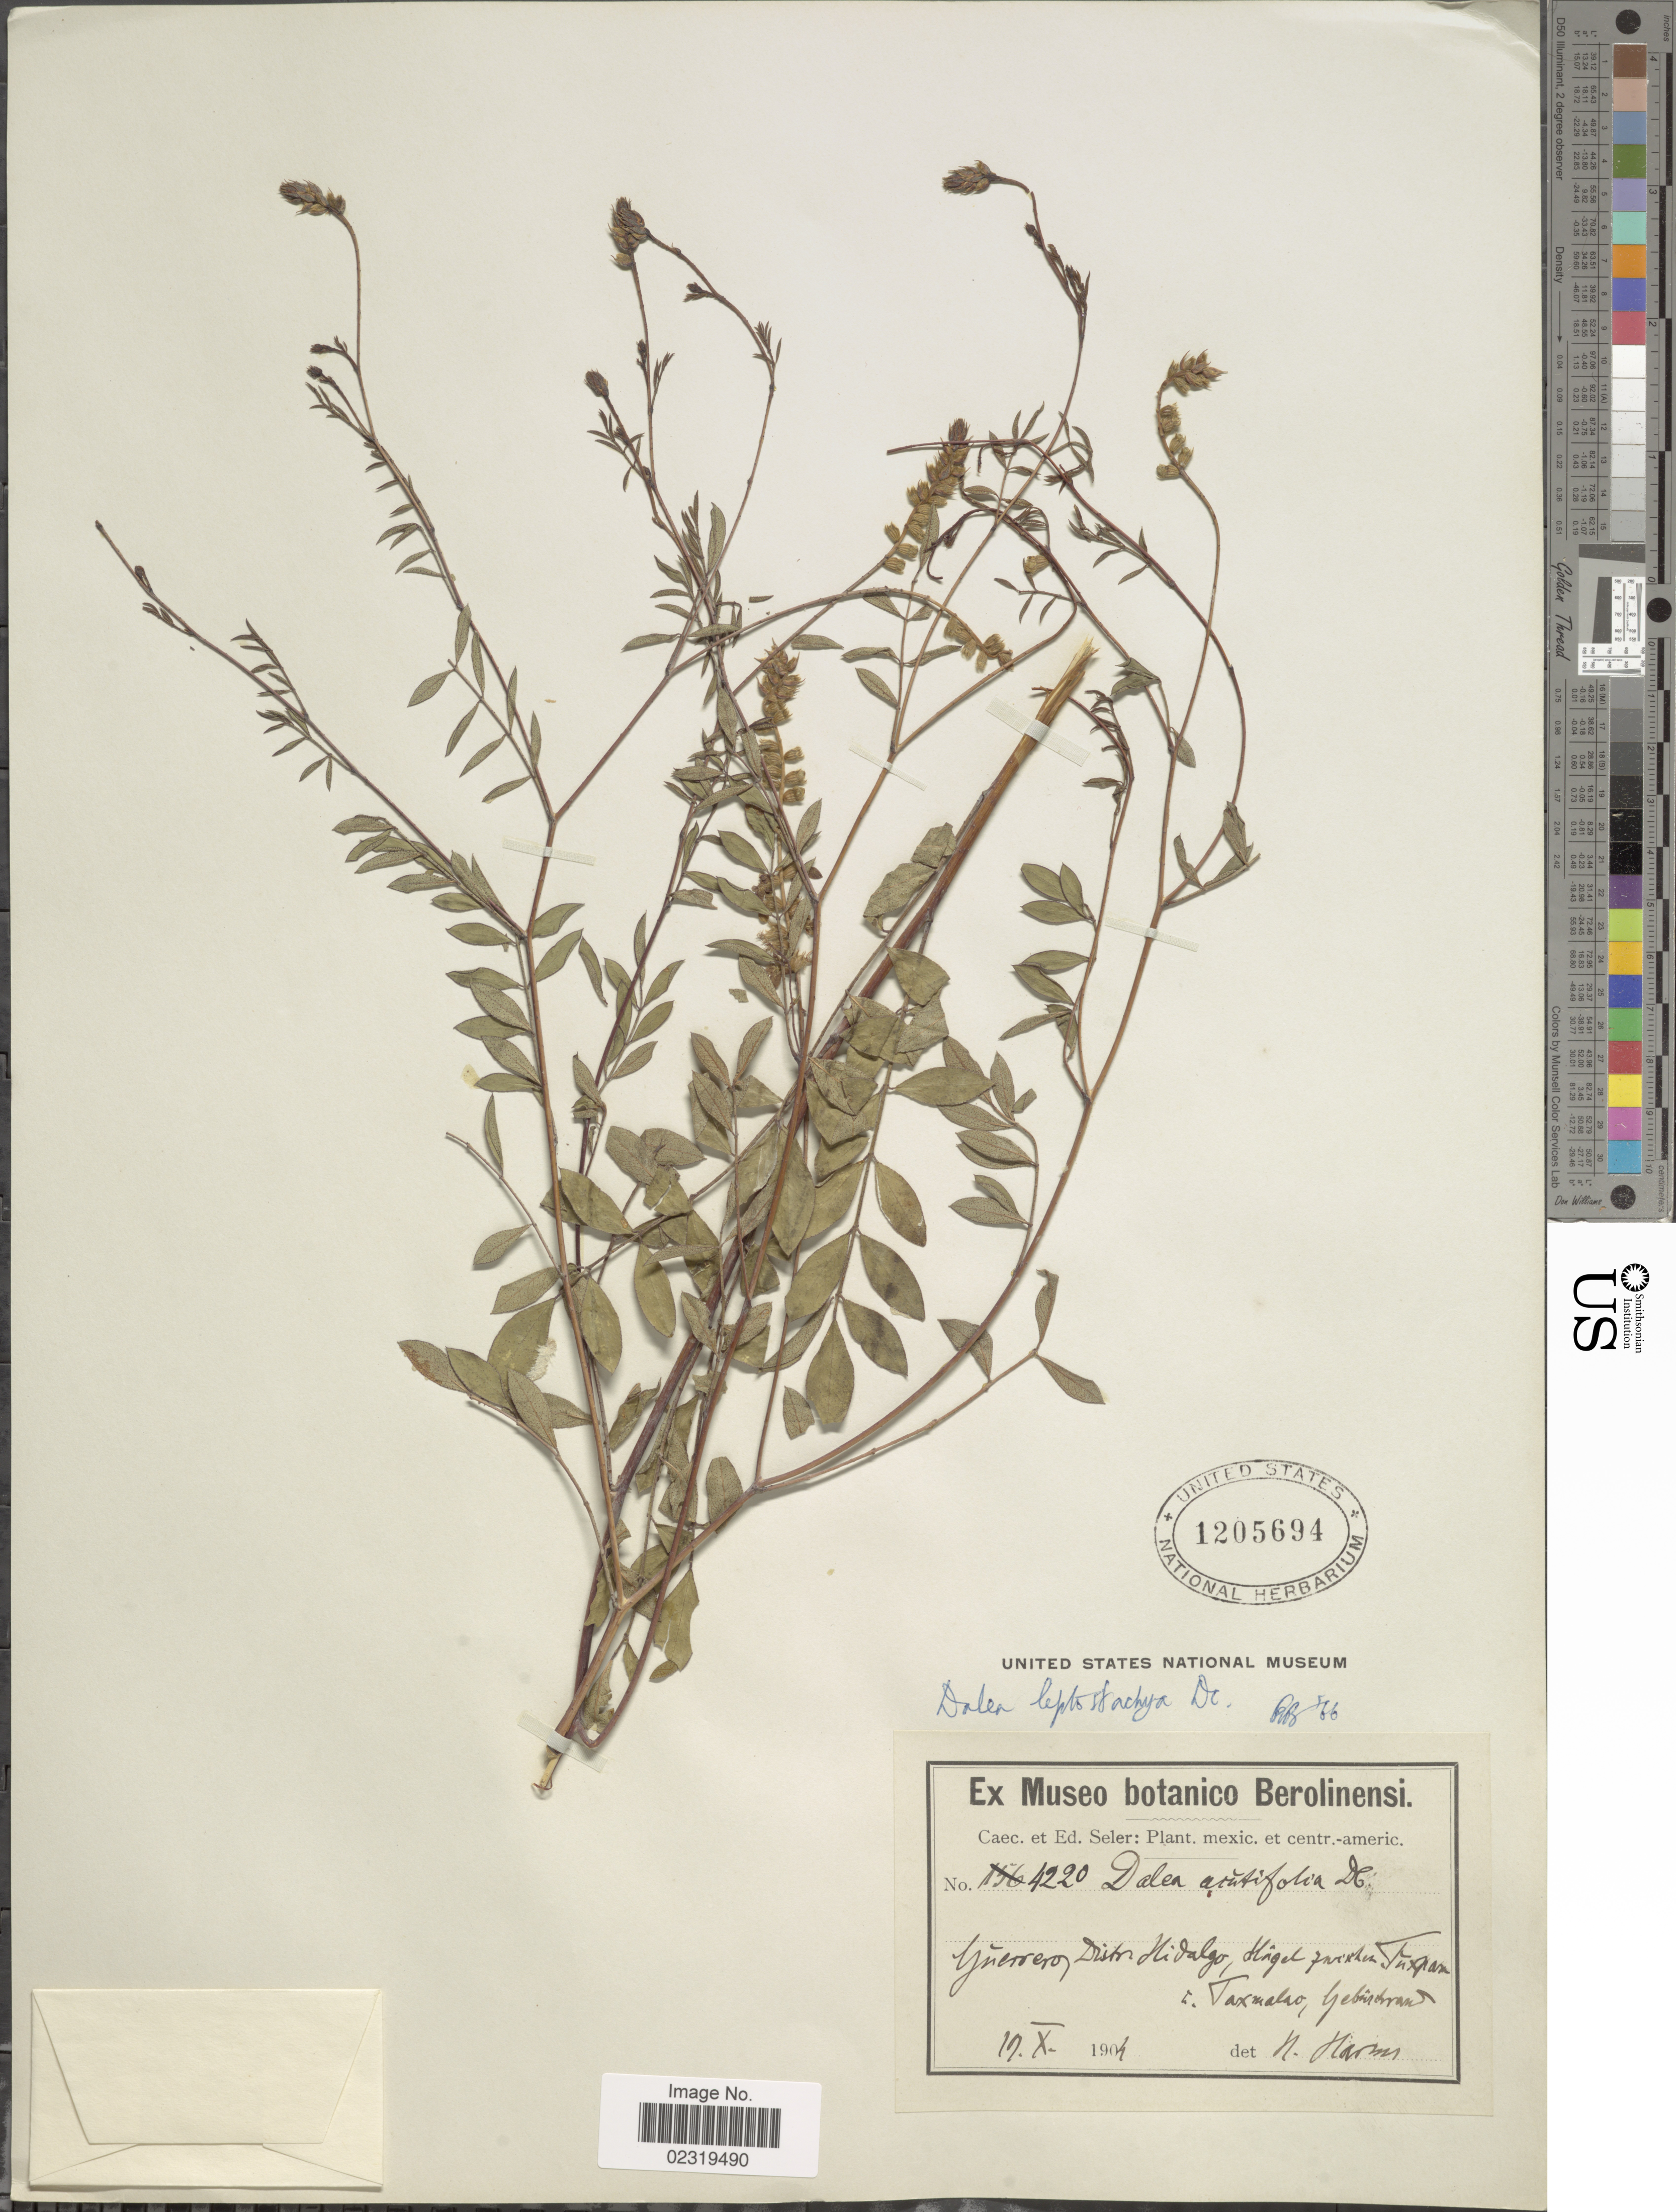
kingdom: Plantae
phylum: Tracheophyta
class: Magnoliopsida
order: Fabales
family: Fabaceae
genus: Dalea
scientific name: Dalea leptostachya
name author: DC.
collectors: ex Caec. et Ed Seler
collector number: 4220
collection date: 1904-10-19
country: Mexico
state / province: Guerrero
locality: Distr Hidalgo, Hügel zwischen Tuxpan i. Taxmalao [interpreted]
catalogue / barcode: US 1205694